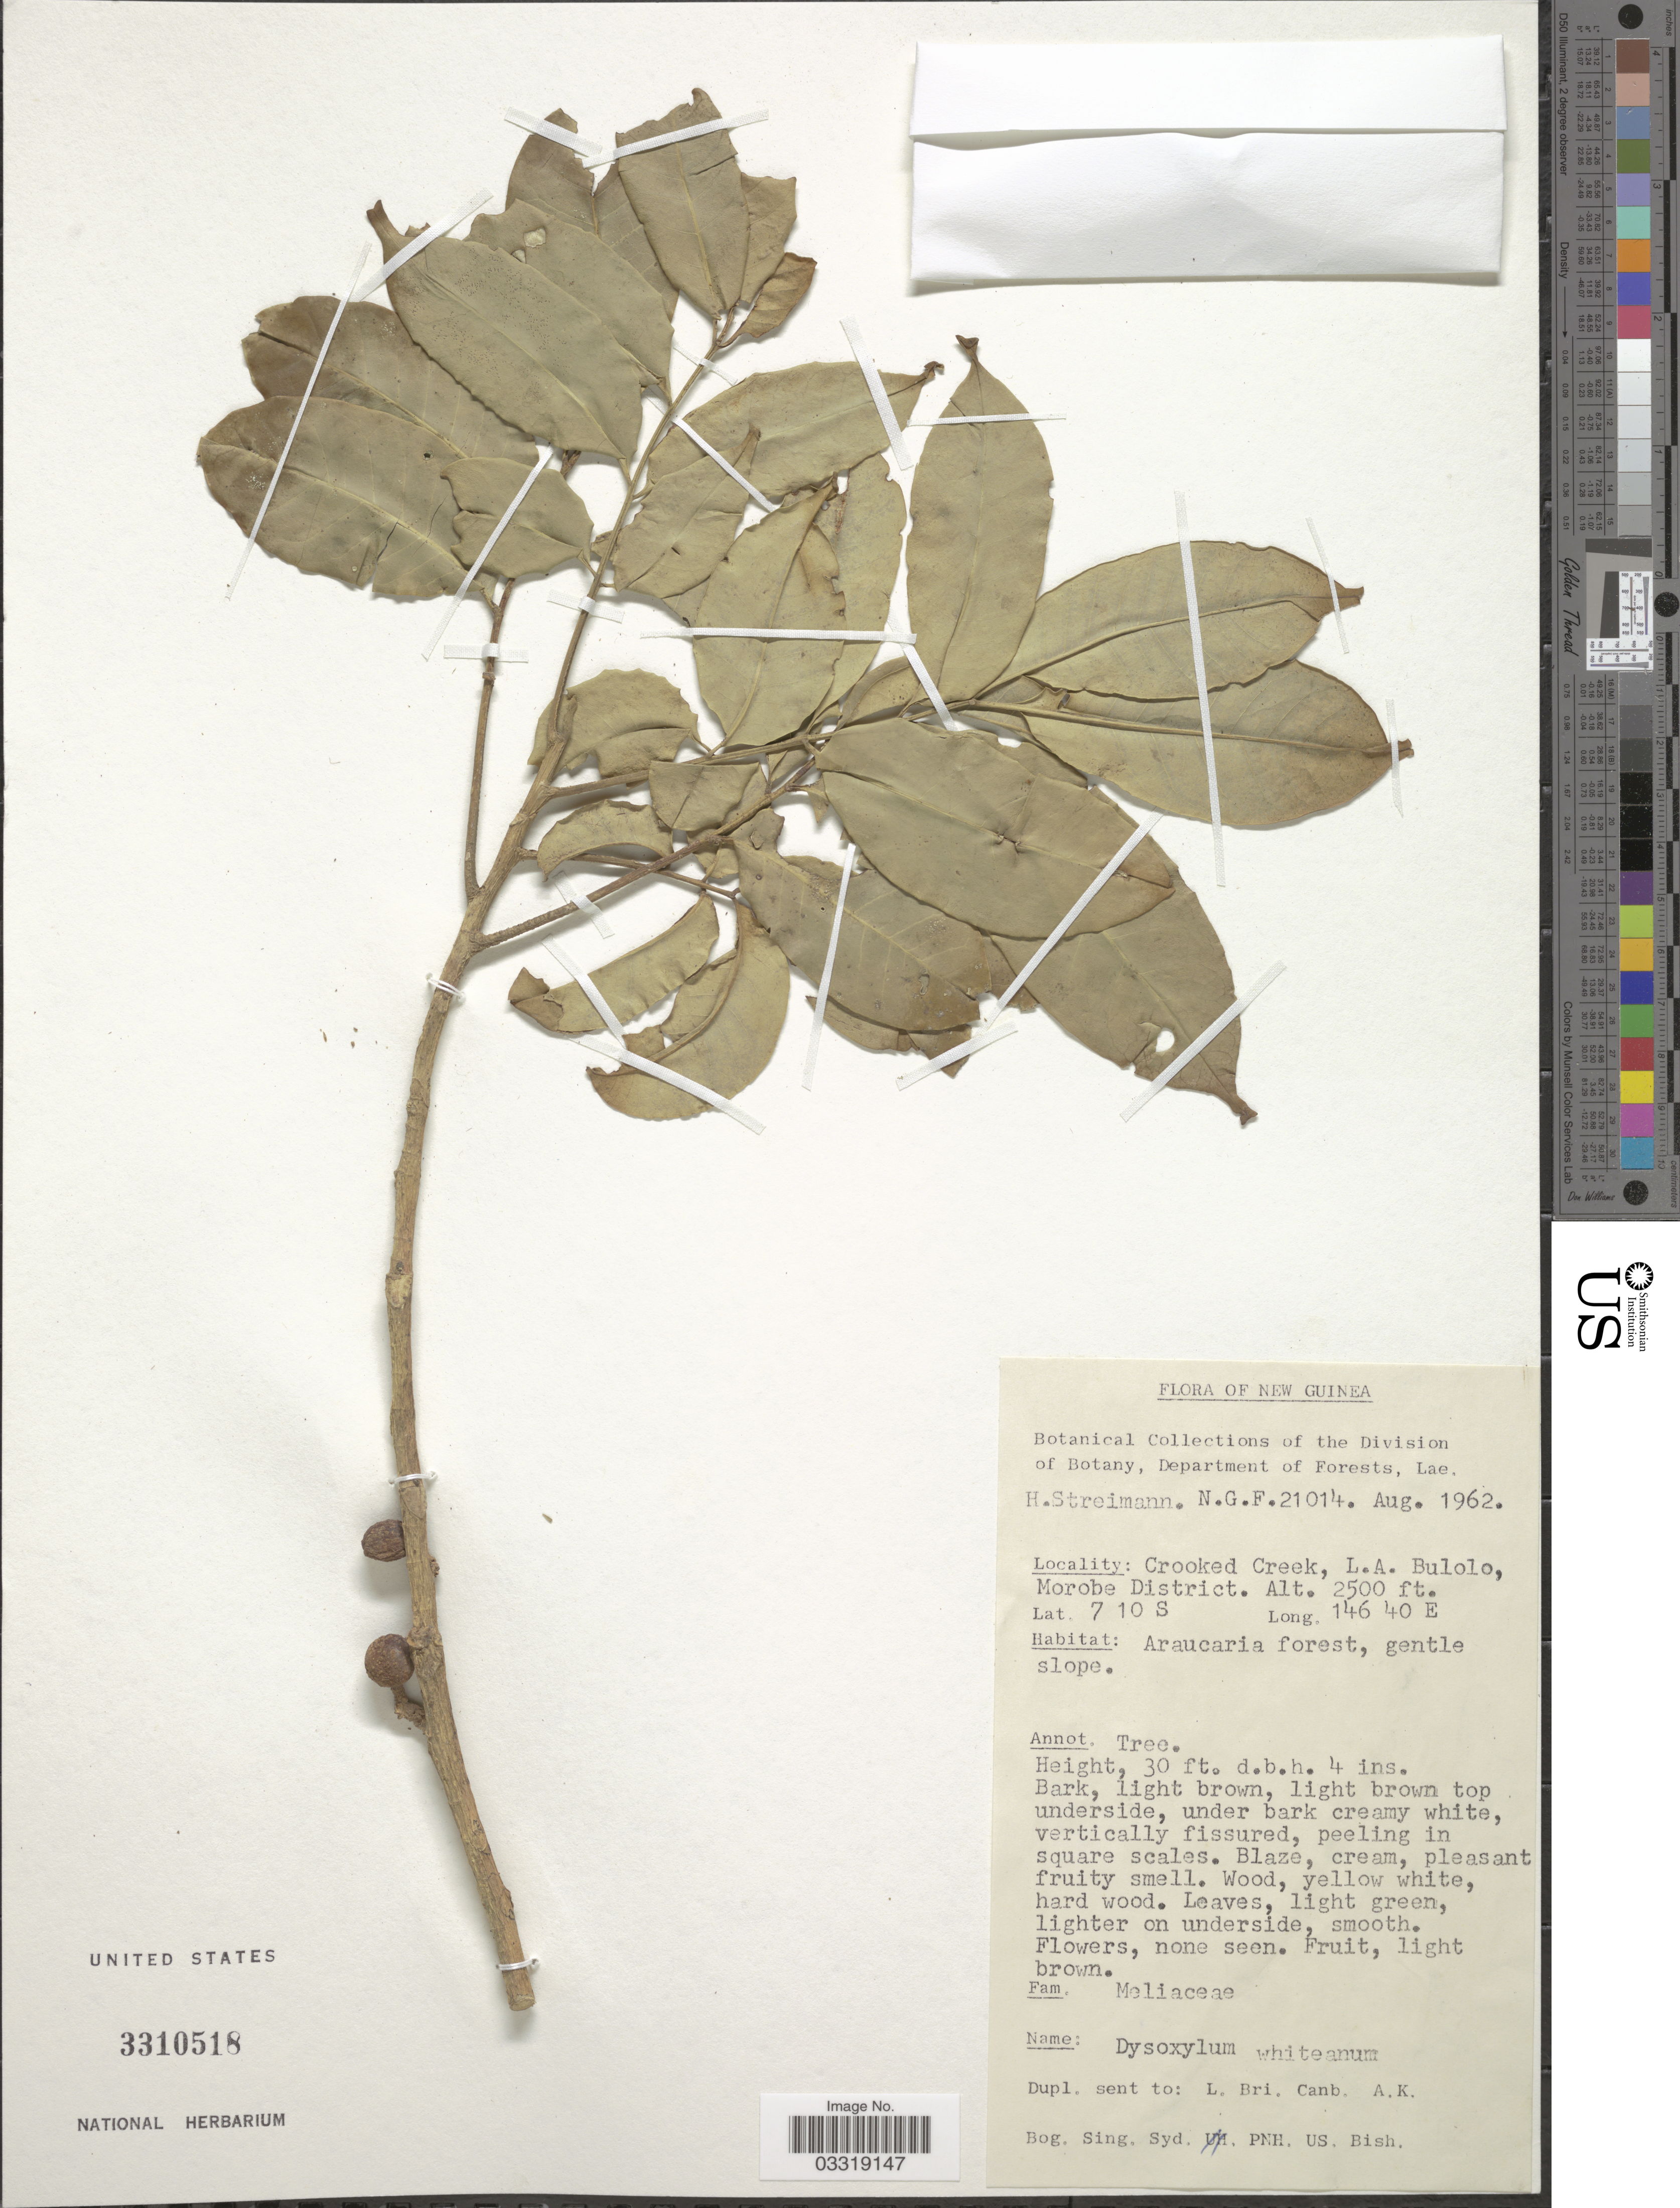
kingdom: Plantae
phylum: Tracheophyta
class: Magnoliopsida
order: Sapindales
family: Meliaceae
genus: Didymocheton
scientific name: Didymocheton pettigrewianus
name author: (F.M. Bailey) Hauenschild & Holzmeyer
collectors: H. Streimann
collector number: NGF 21014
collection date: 1962-08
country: Papua New Guinea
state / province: Morobe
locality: New Guinea. Crooked Creek, L.A. Bulolo, Morobe District.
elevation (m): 762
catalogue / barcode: US 3310518